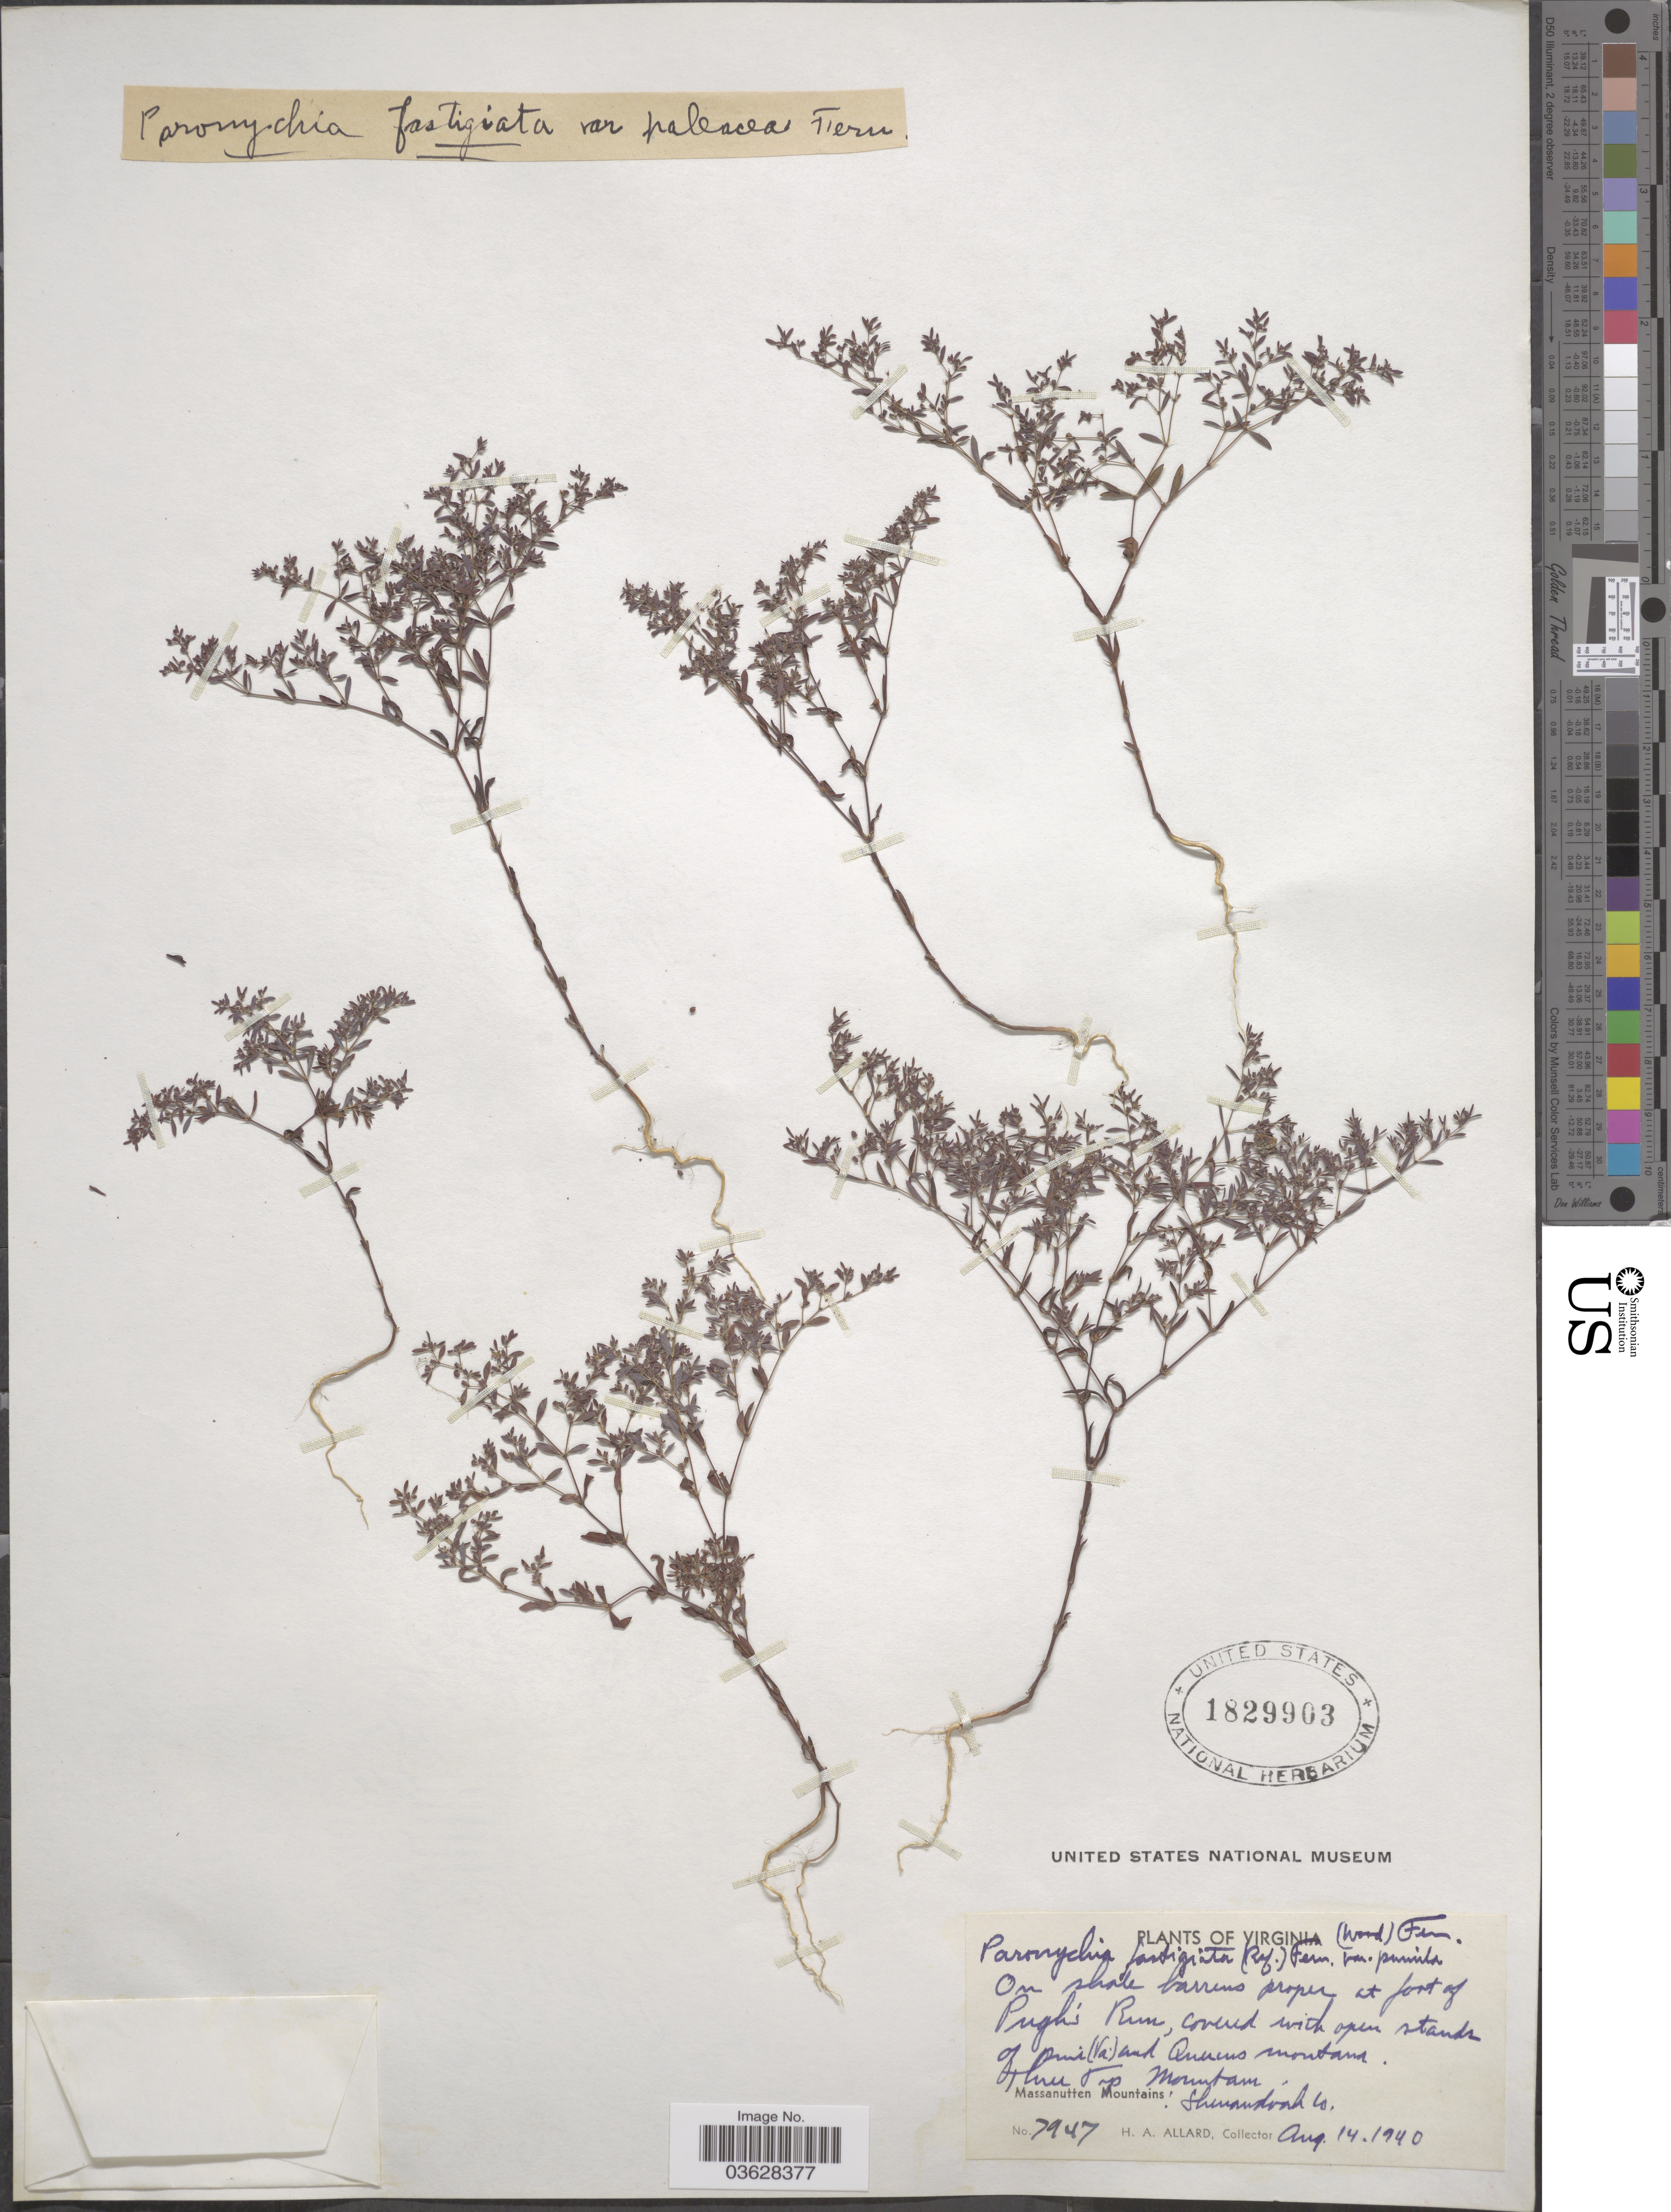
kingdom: Plantae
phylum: Tracheophyta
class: Magnoliopsida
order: Caryophyllales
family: Caryophyllaceae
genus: Paronychia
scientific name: Paronychia fastigiata var. pumila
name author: (Alph. Wood) Fernald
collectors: H. A. Allard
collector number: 7947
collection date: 1940-08-14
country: United States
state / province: Virginia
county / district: Shenandoah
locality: At foot of Pugh's Run. Three Top Mountain. Massanutten Mountains: Shenandoah Co.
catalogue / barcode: US 1829903